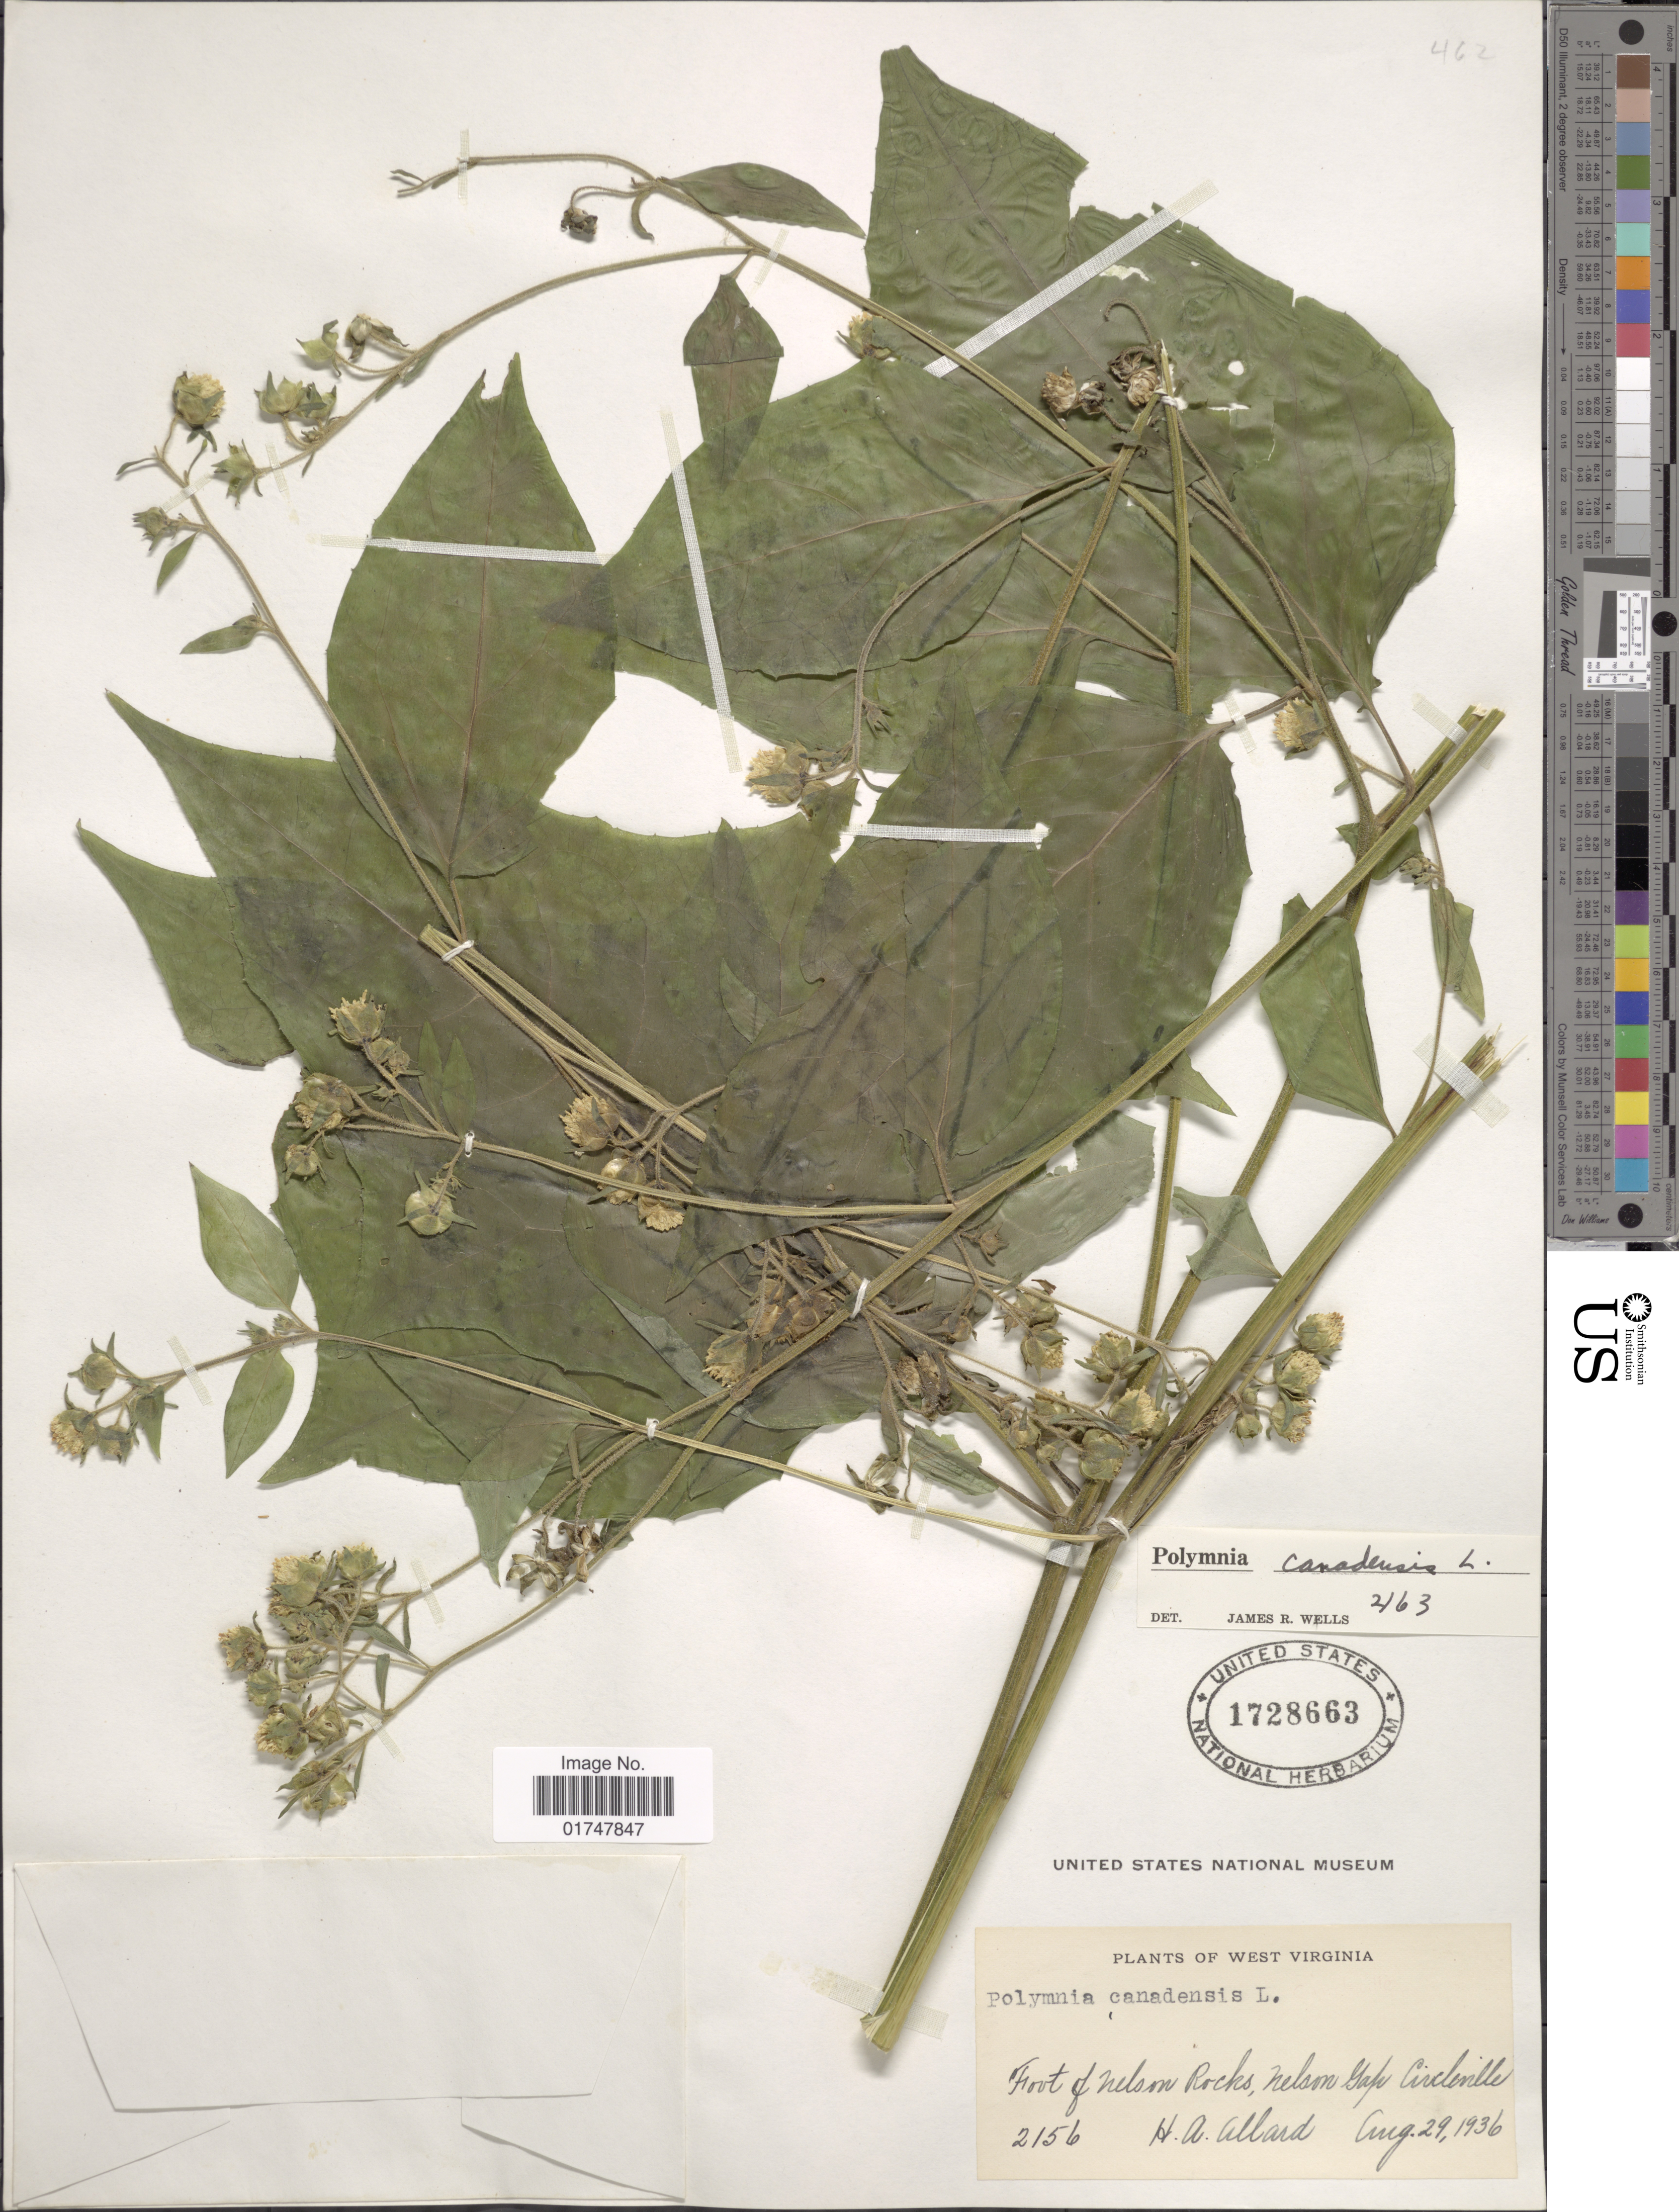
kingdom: Plantae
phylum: Tracheophyta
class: Magnoliopsida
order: Asterales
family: Asteraceae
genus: Polymnia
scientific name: Polymnia canadensis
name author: L.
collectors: H. A. Allard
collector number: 2156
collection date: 1936-08-29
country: United States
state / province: West Virginia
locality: Foot of Nelson Rocks, Nelson Gap Circleville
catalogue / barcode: US 1728663